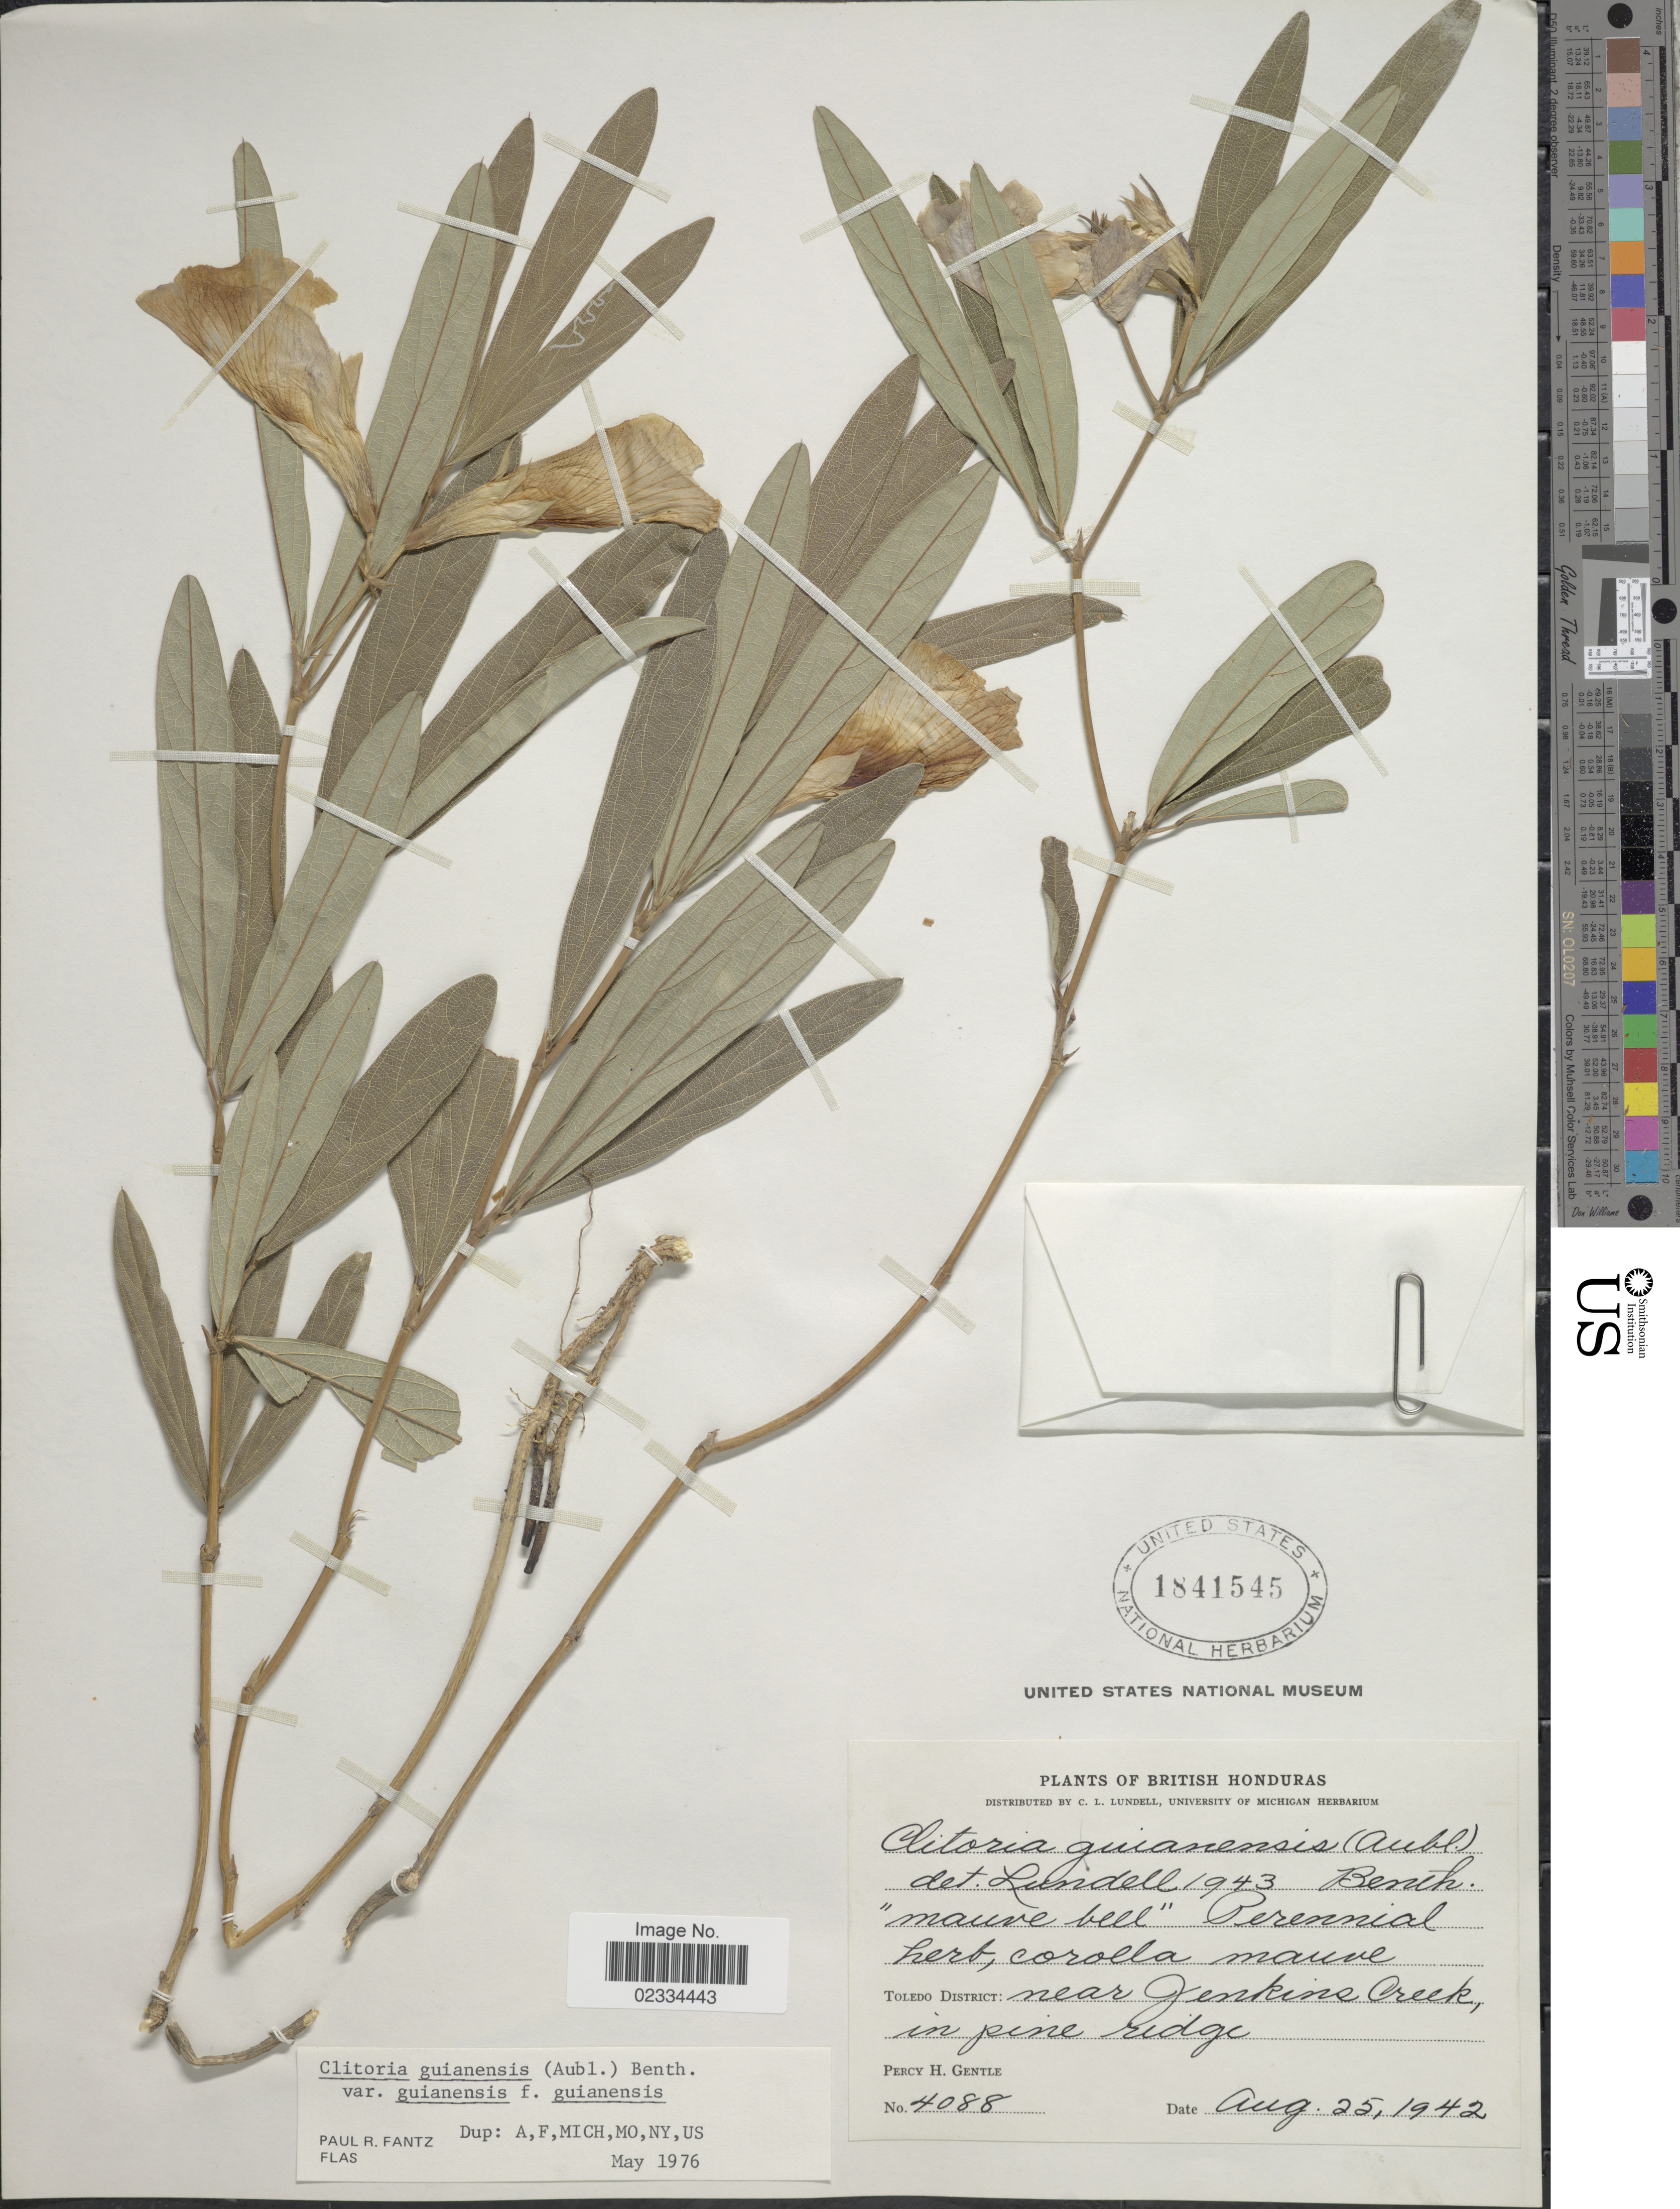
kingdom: Plantae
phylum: Tracheophyta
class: Magnoliopsida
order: Fabales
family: Fabaceae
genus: Clitoria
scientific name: Clitoria guianensis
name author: (Aubl.) Benth.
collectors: P. H. Gentle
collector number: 4088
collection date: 1942-08-25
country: Belize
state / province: Toledo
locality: Near Jenkins Creek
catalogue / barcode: US 1841545